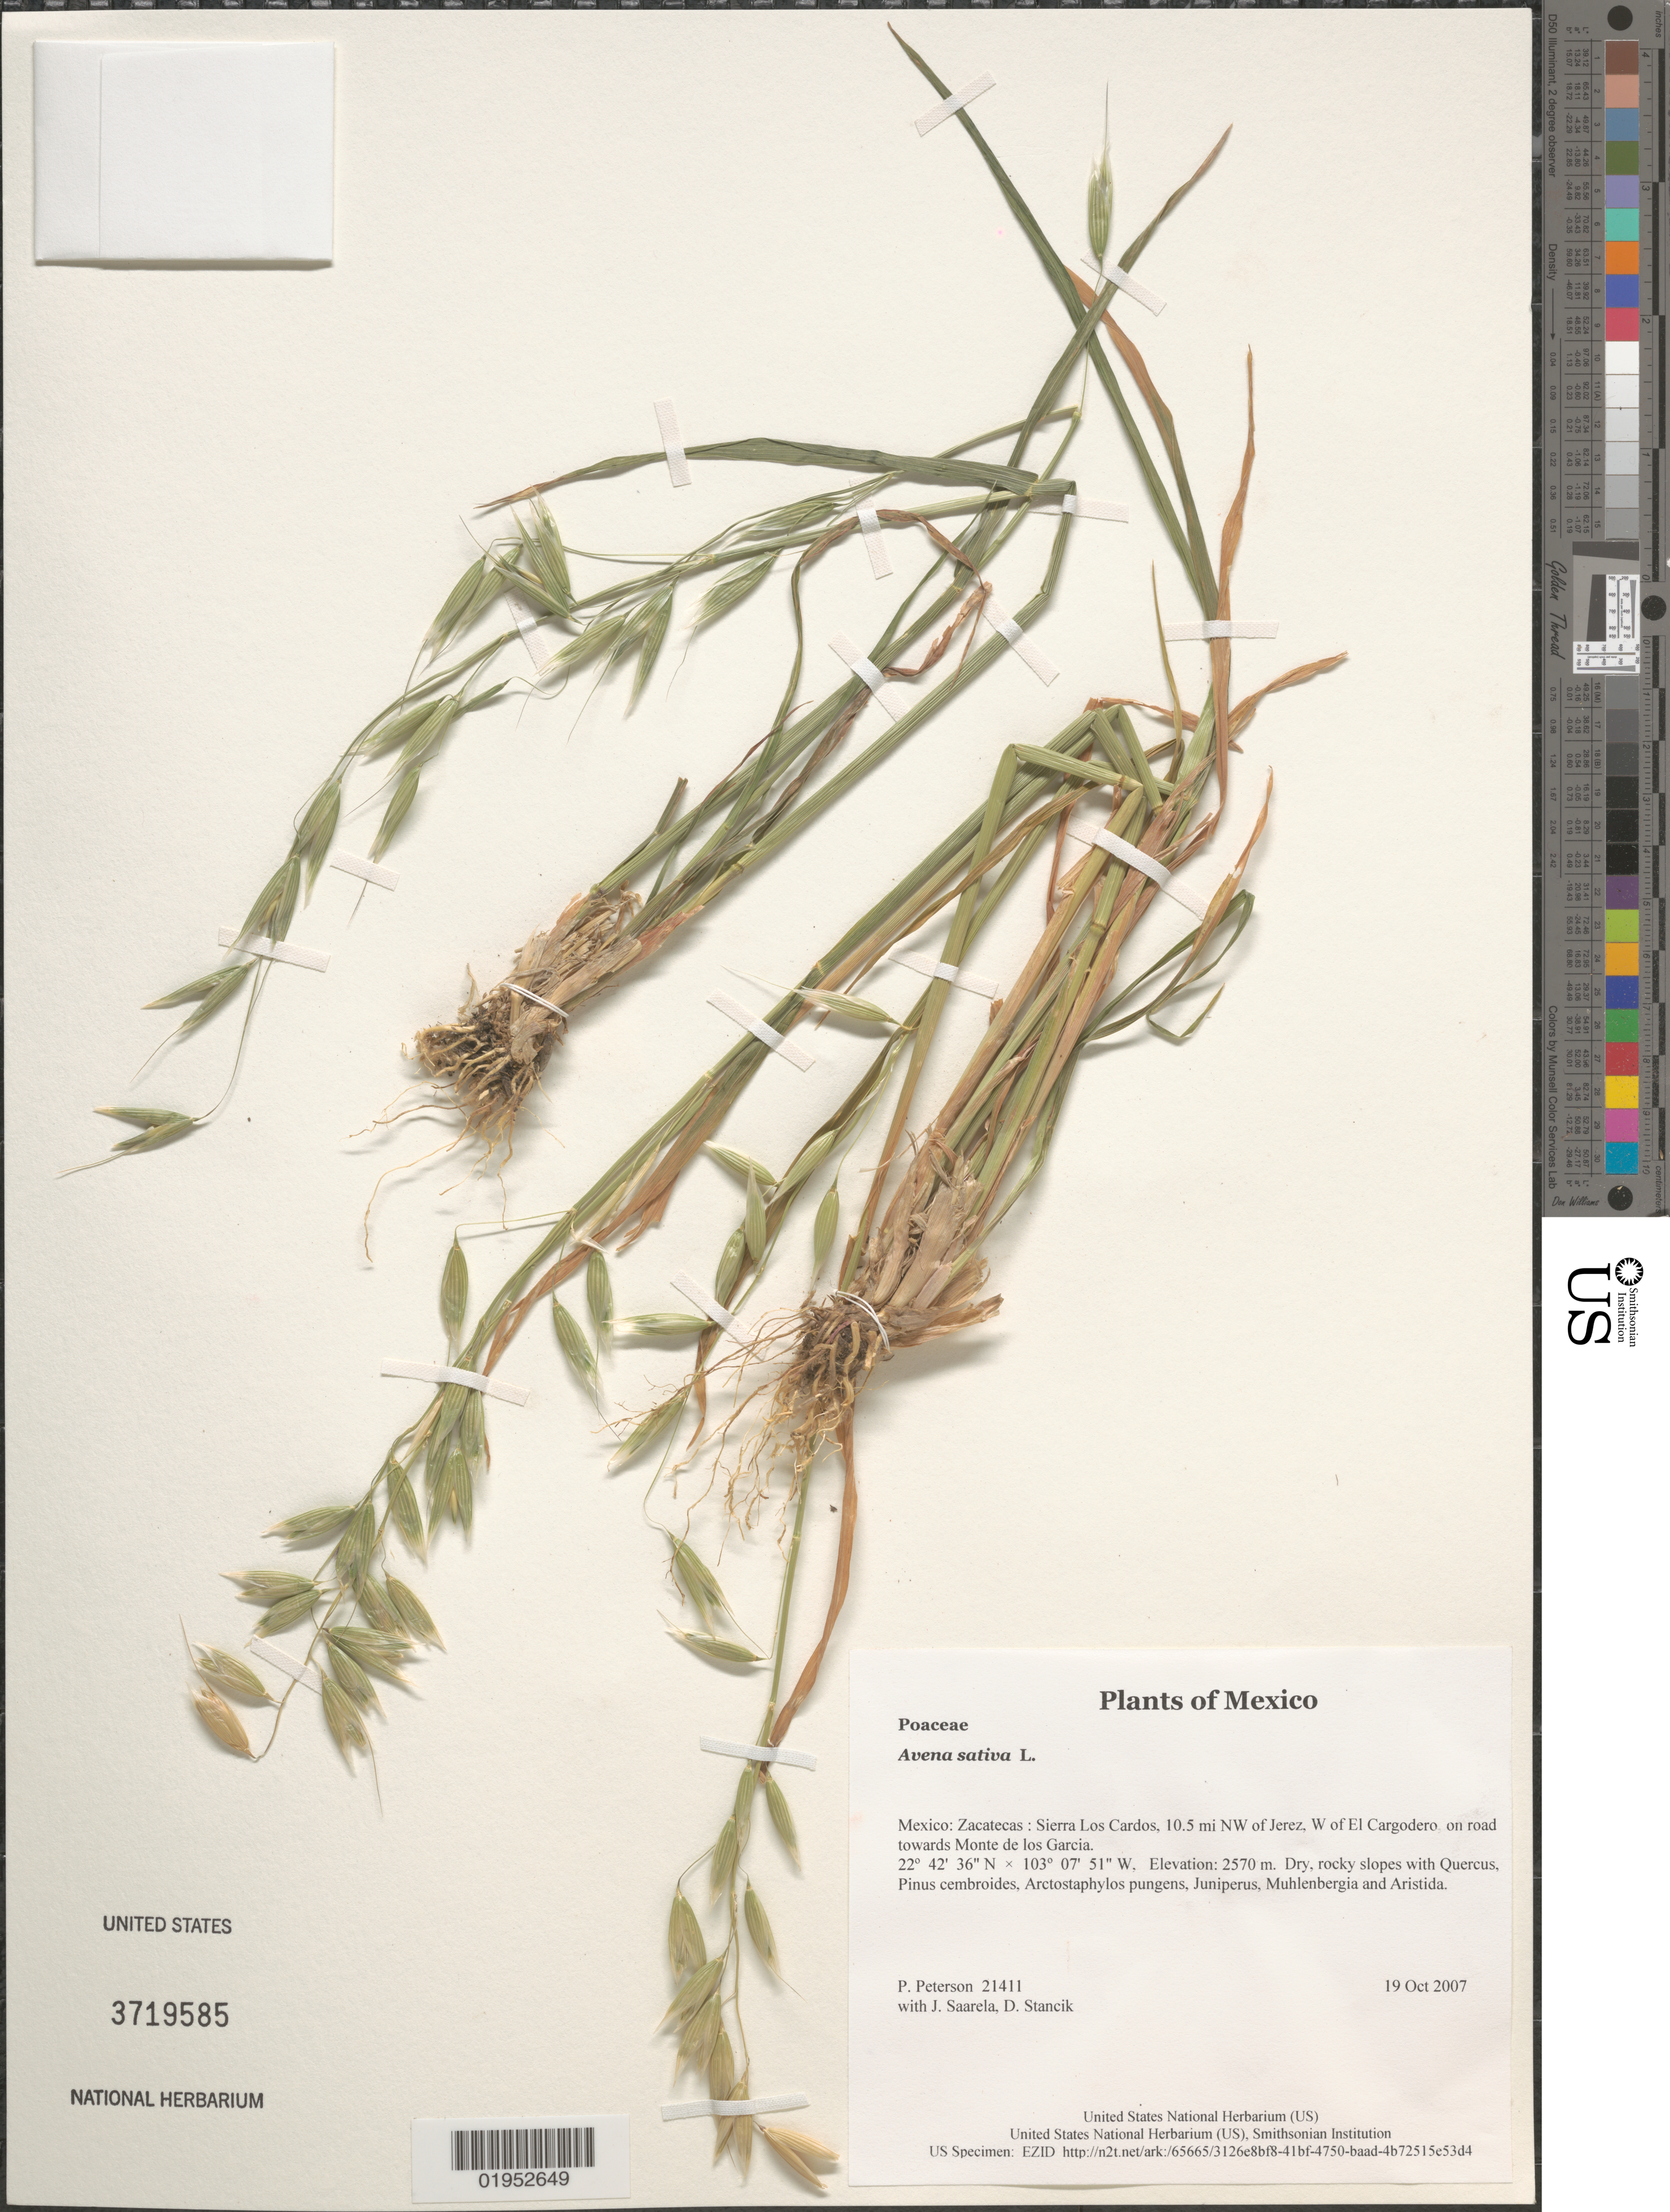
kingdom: Plantae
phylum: Tracheophyta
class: Liliopsida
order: Poales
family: Poaceae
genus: Avena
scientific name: Avena sativa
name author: L.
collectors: P. M. Peterson, J. Saarela & D. Stancik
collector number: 21411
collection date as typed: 19 Oct 2007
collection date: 2007-10-19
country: Mexico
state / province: Zacatecas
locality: Sierra Los Cardos, 10.5 mi NW of Jerez, W of El Cargodero, on road towards Monte de los Garcia.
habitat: Dry, rocky slopes with Quercus, Pinus cembroides, Arctostaphylos pungens, Juniperus, Muhlenbergia and Aristida.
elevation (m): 2570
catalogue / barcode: US 3719585